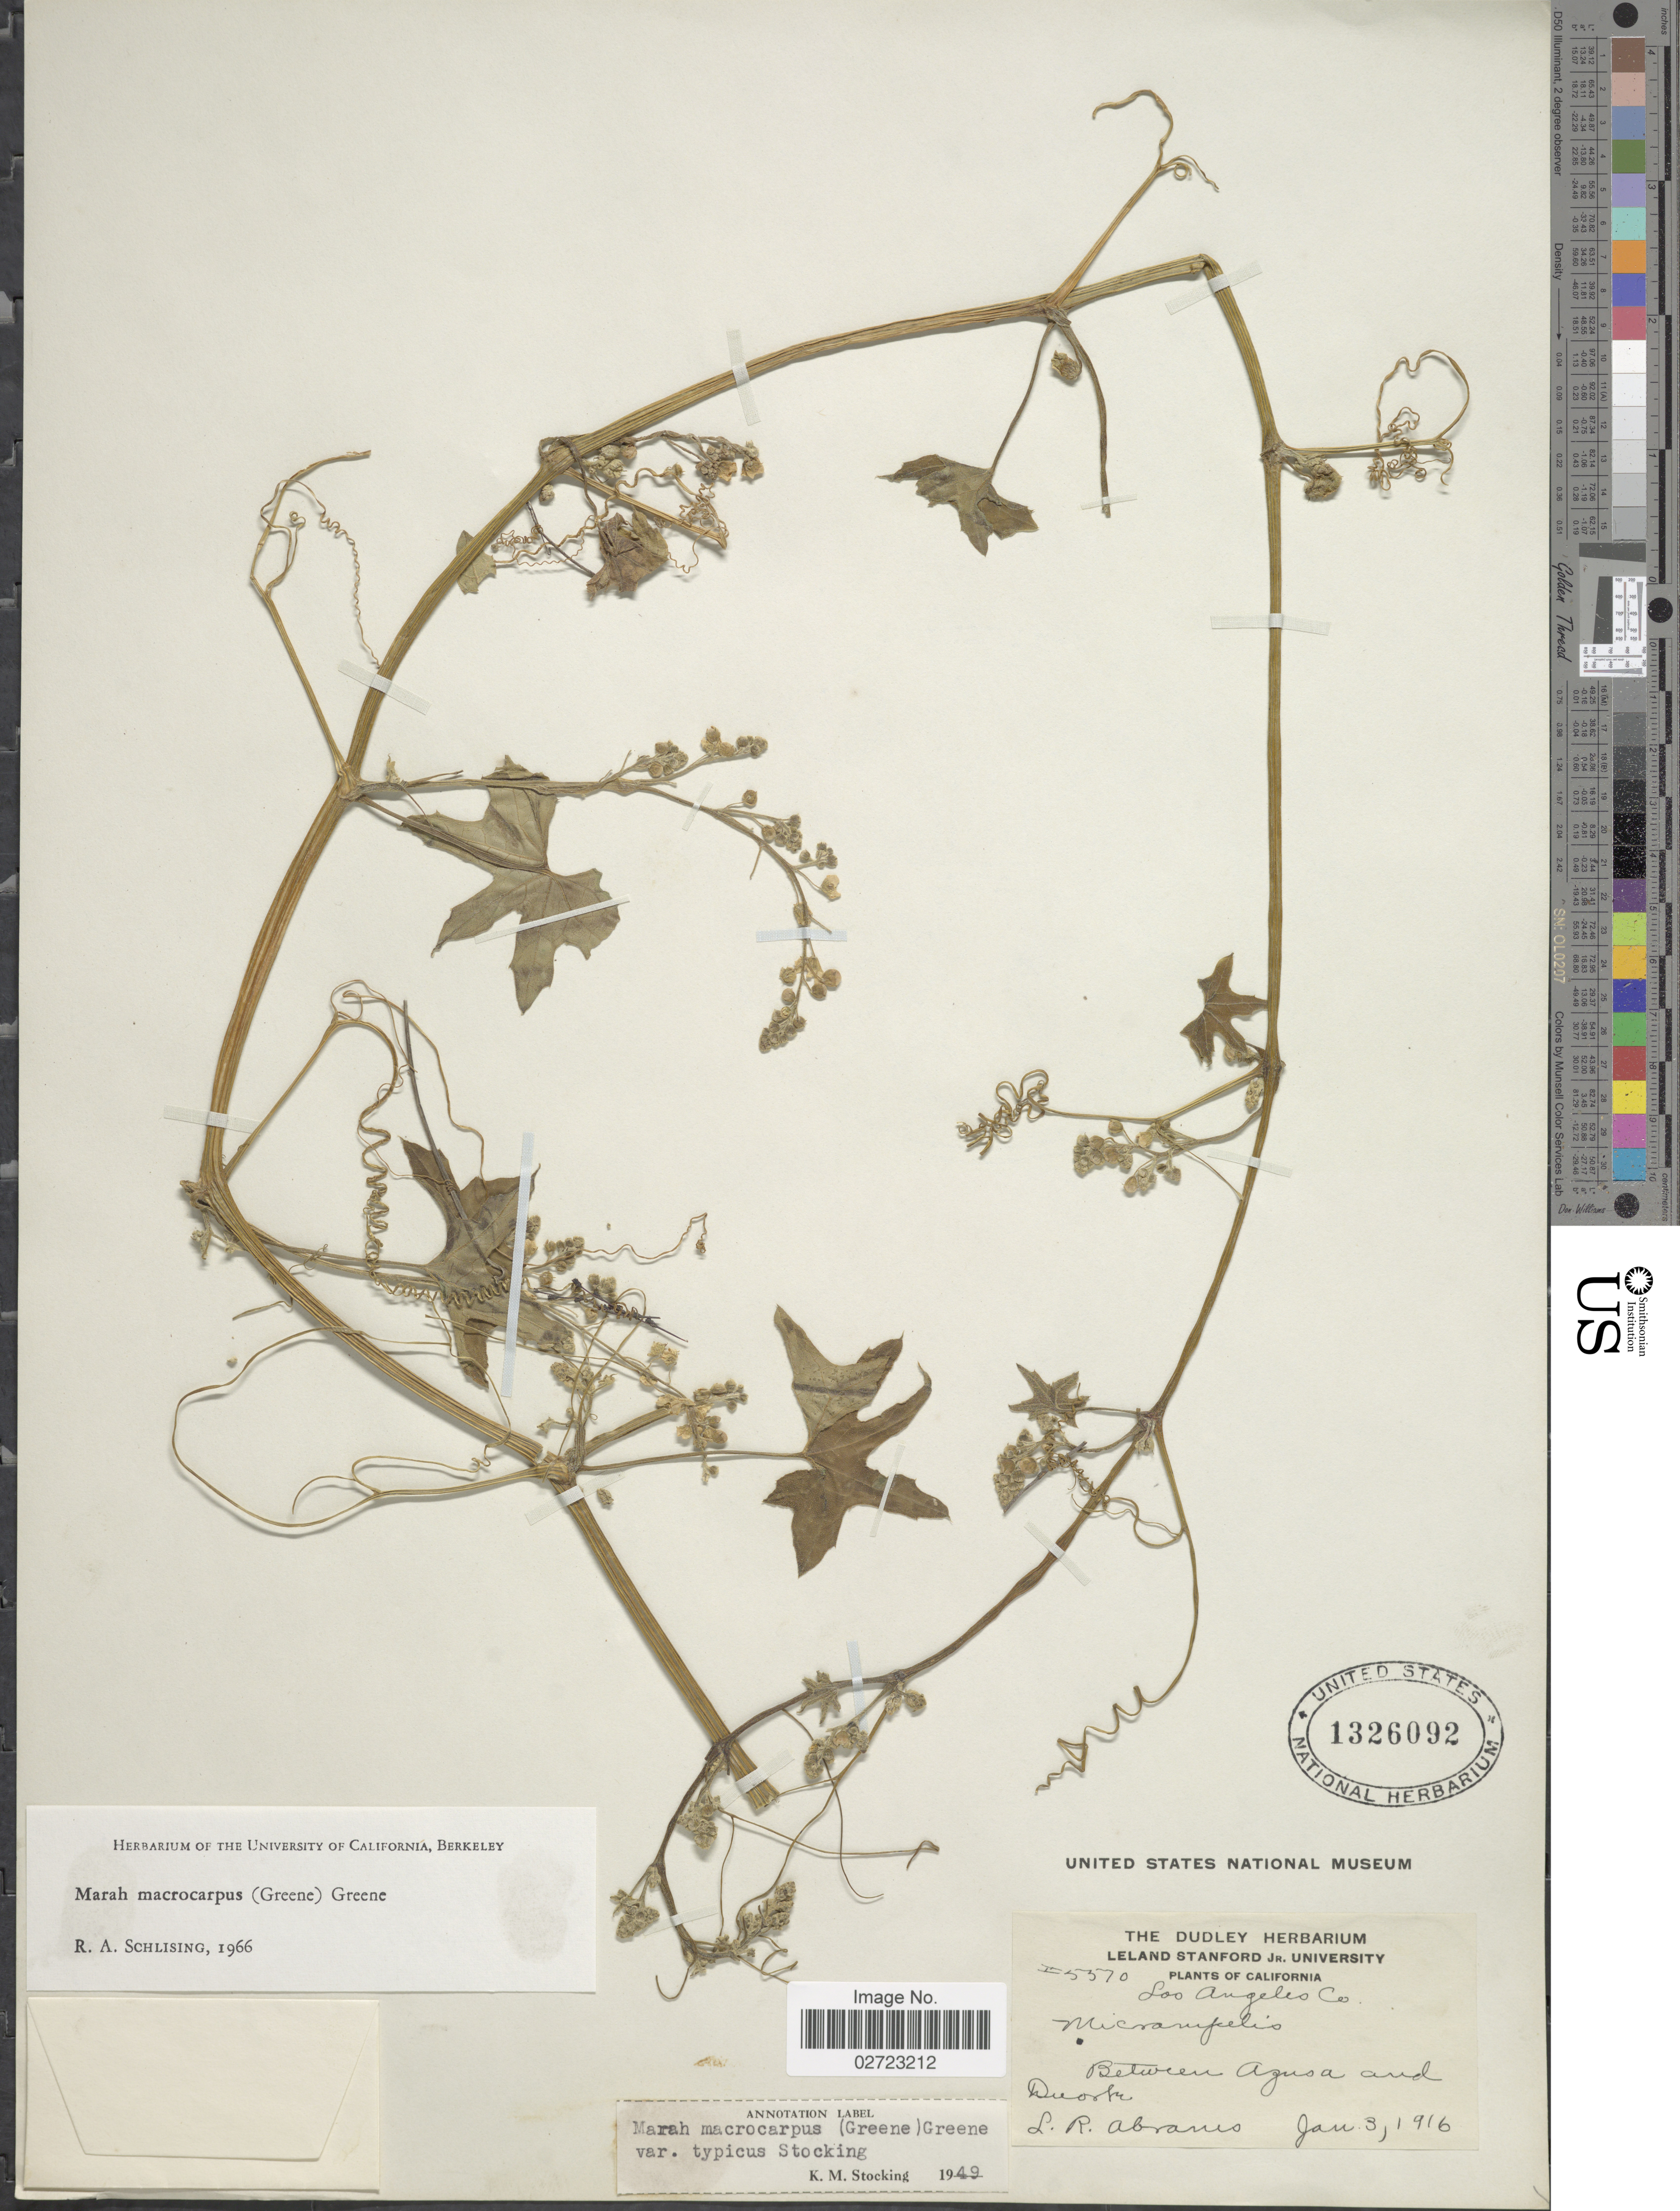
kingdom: Plantae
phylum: Tracheophyta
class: Magnoliopsida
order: Cucurbitales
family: Cucurbitaceae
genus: Marah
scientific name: Marah macrocarpa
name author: (Greene) Greene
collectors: L. Abrams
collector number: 5570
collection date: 1916-01-03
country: United States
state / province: California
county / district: Los Angeles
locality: Los Angeles Co., between Agusa and Duorte.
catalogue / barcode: US 1326092